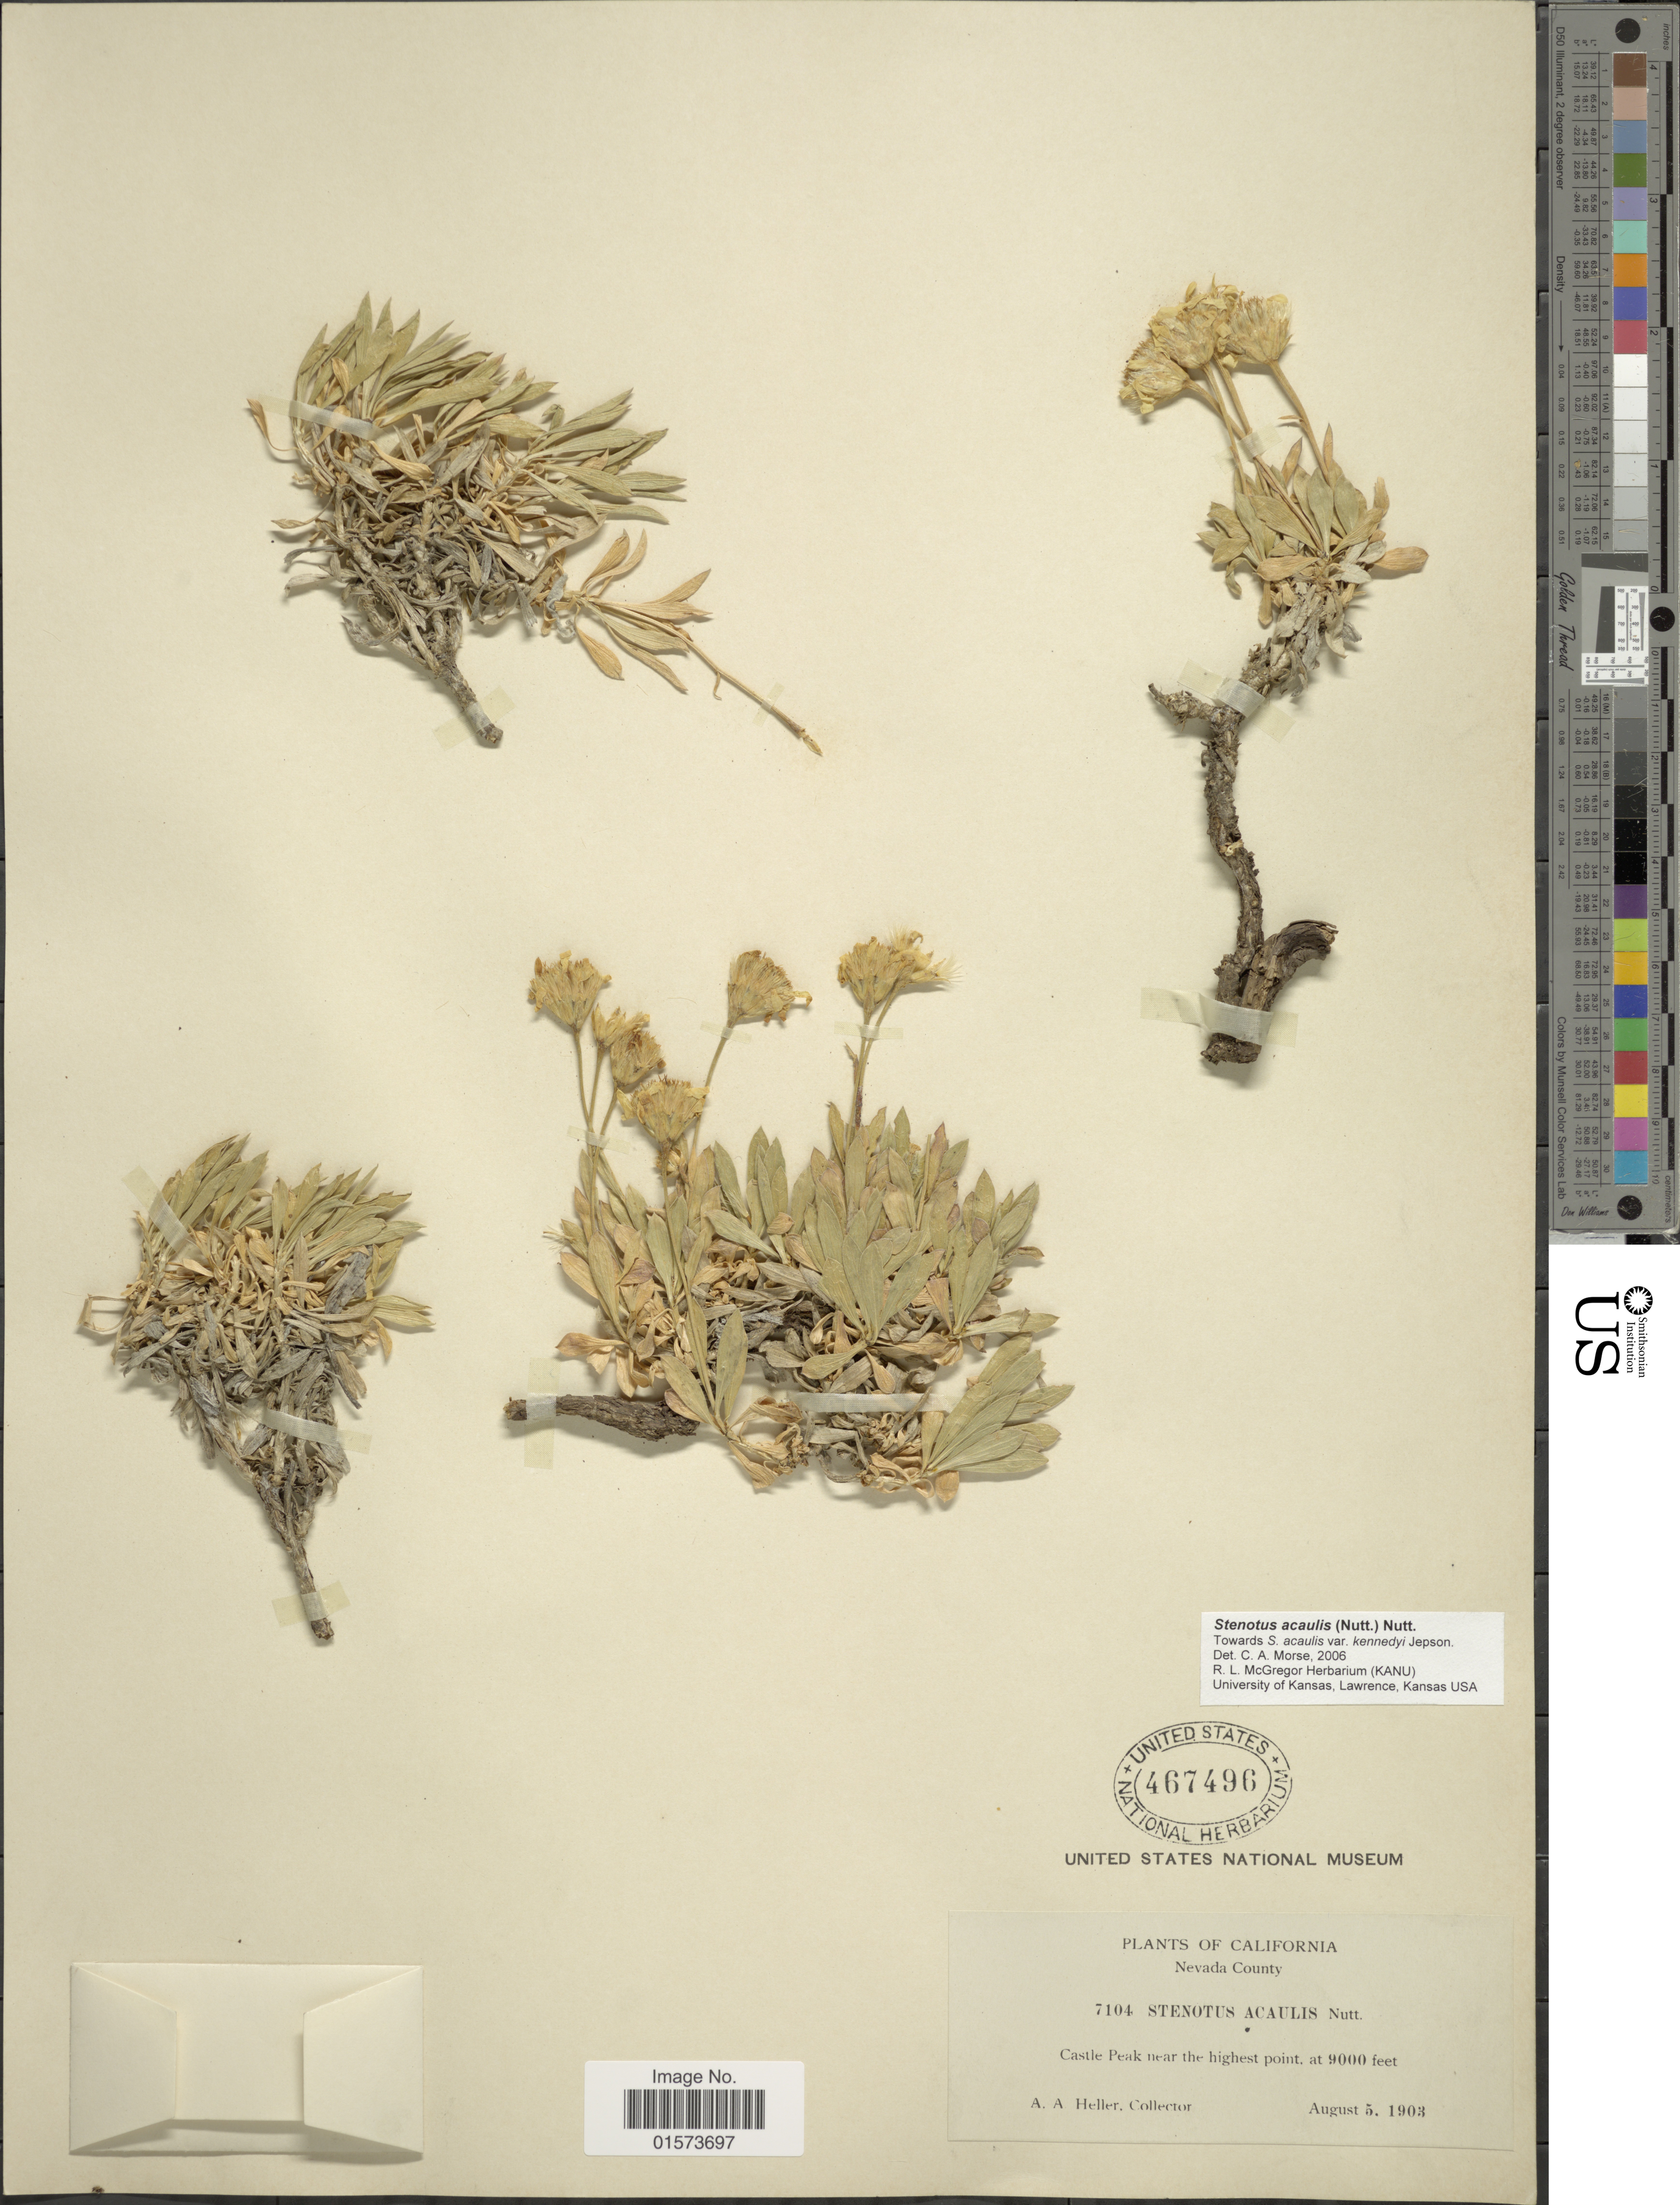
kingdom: Plantae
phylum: Tracheophyta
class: Magnoliopsida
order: Asterales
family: Asteraceae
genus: Stenotus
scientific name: Stenotus acaulis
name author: (Nutt.) Nutt.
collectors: A. A. Heller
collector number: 7104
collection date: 1903-08-05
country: United States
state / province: California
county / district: Nevada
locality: Nevada County, Castle Peak near the highest point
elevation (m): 2743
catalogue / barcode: US 467496